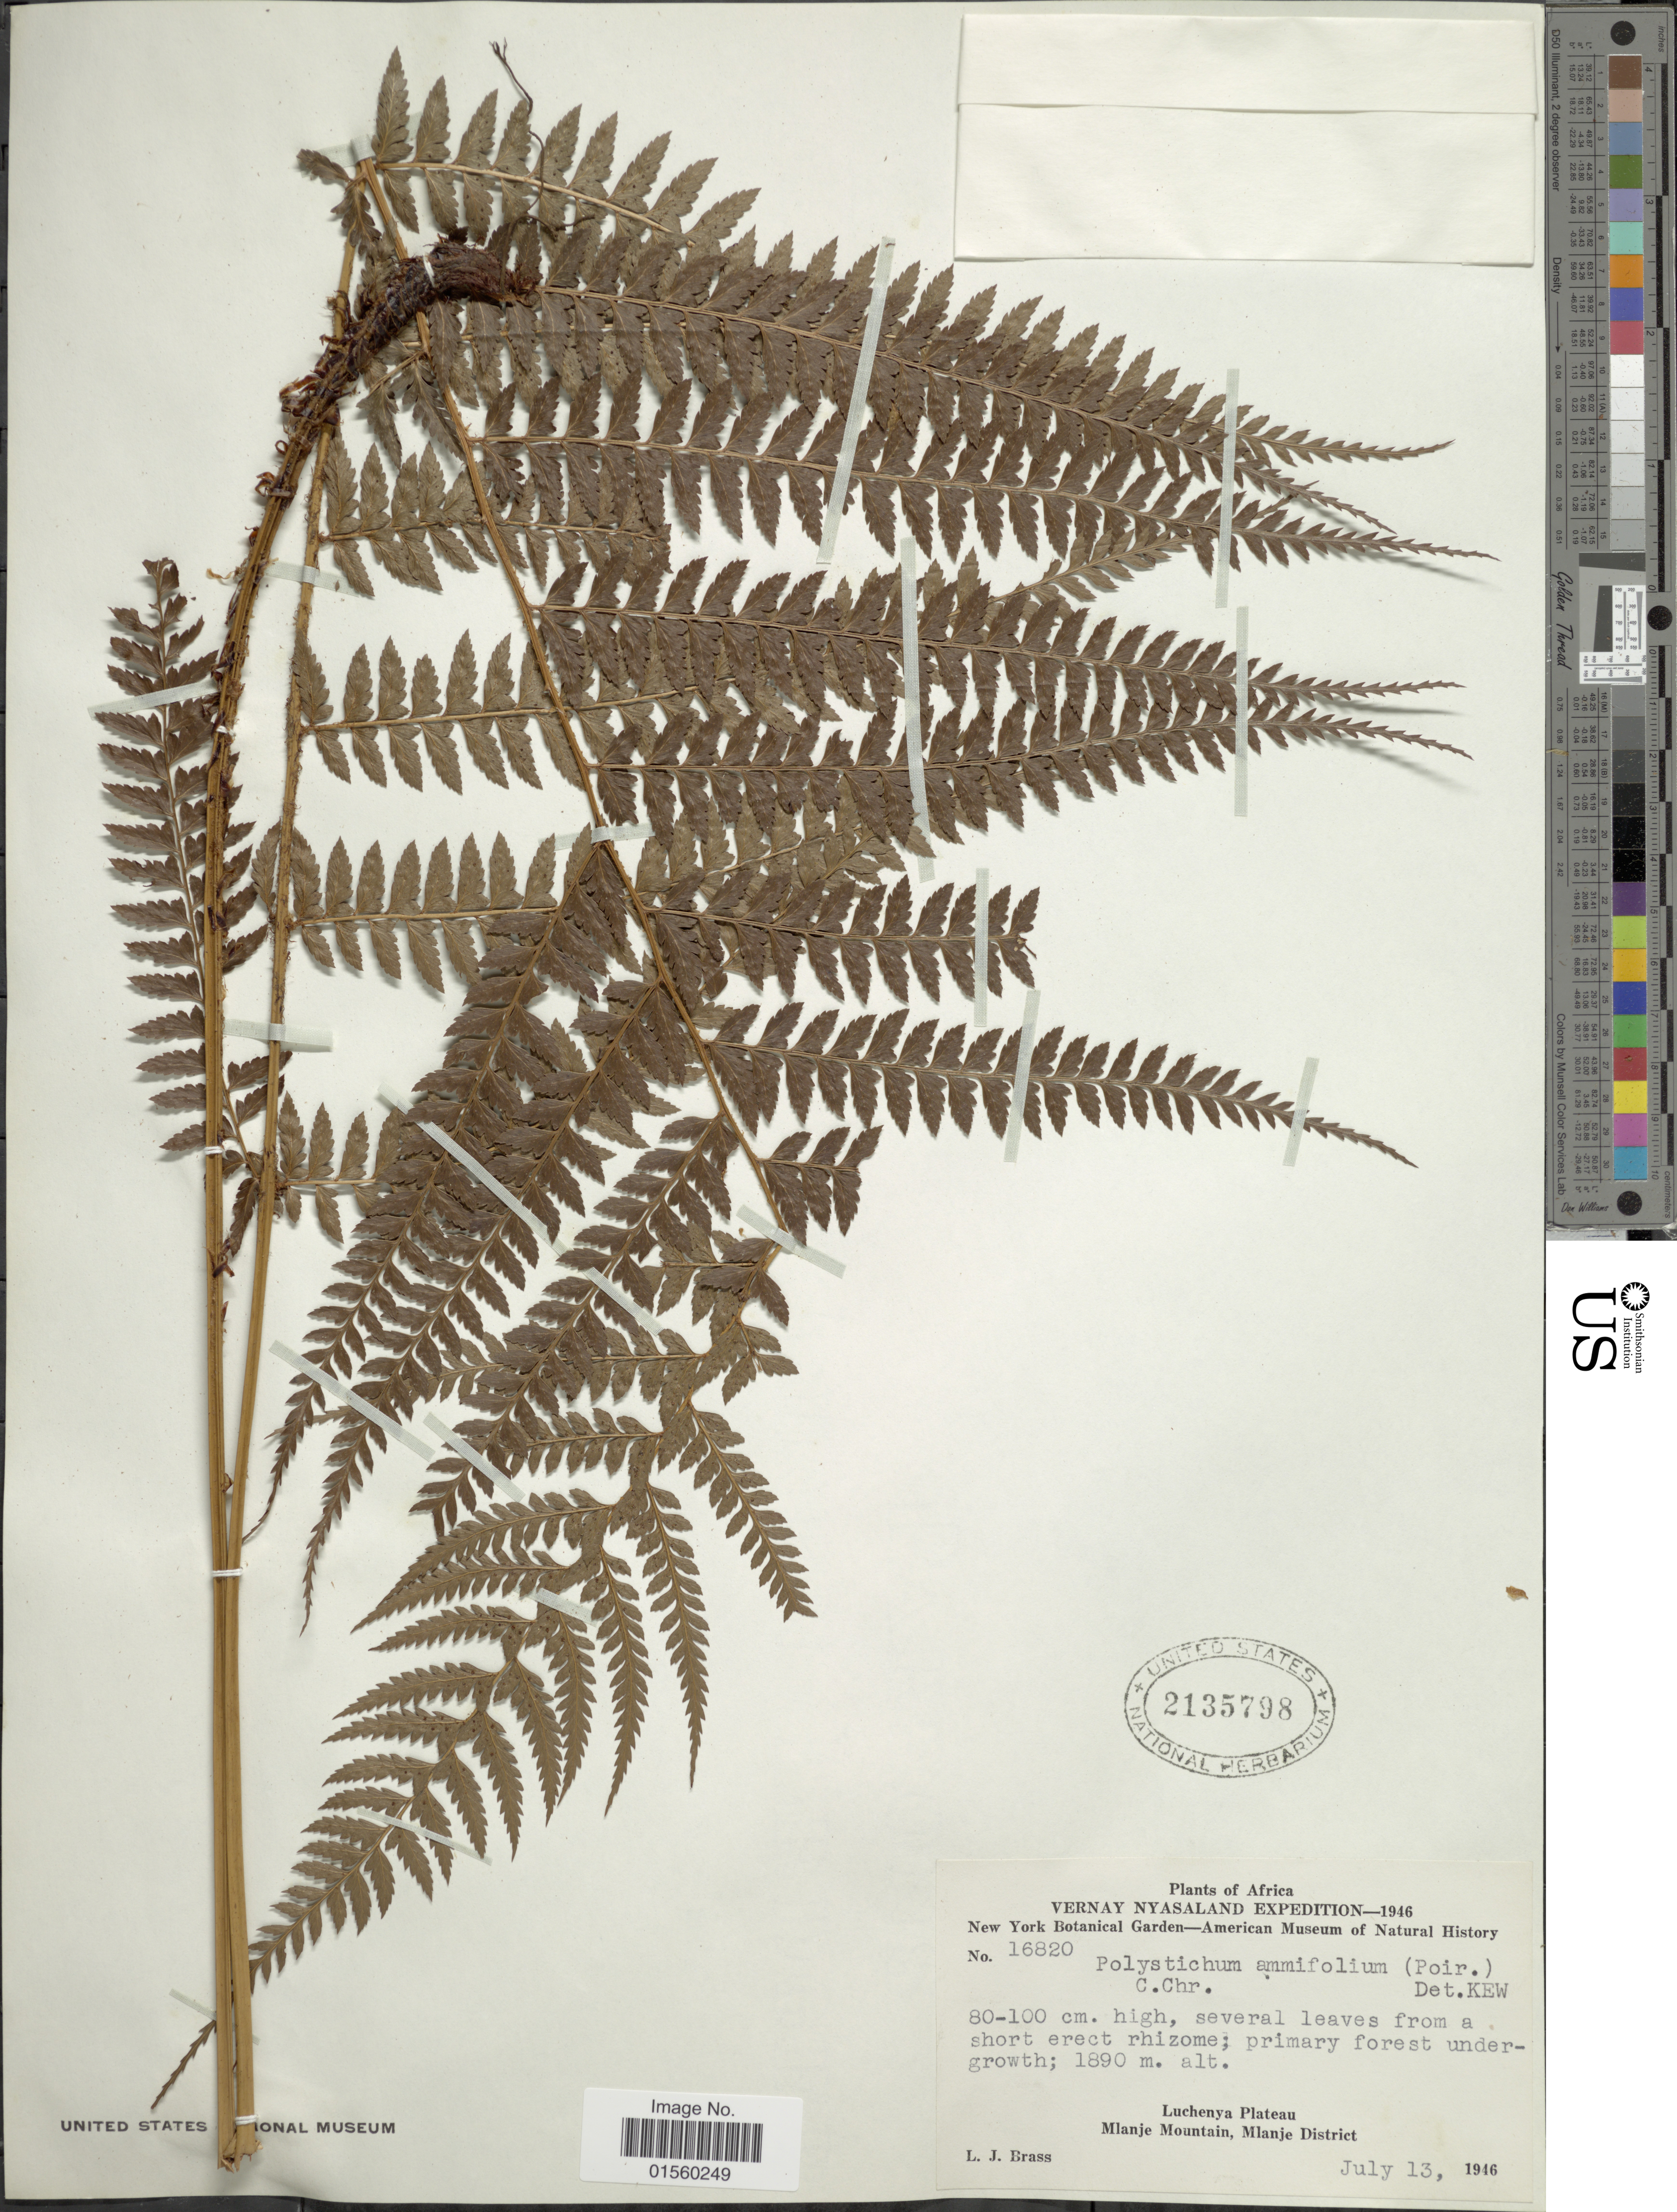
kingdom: Plantae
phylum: Tracheophyta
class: Polypodiopsida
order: Polypodiales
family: Dryopteridaceae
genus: Polystichum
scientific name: Polystichum setiferum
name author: (Forssk.) Moore ex Woynar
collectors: L. J. Brass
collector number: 16820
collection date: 1946-07-13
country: Malawi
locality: Africa, Luchenya Plateau, Mlanje Mountain, Mlanje District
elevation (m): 1890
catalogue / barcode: US 2135798